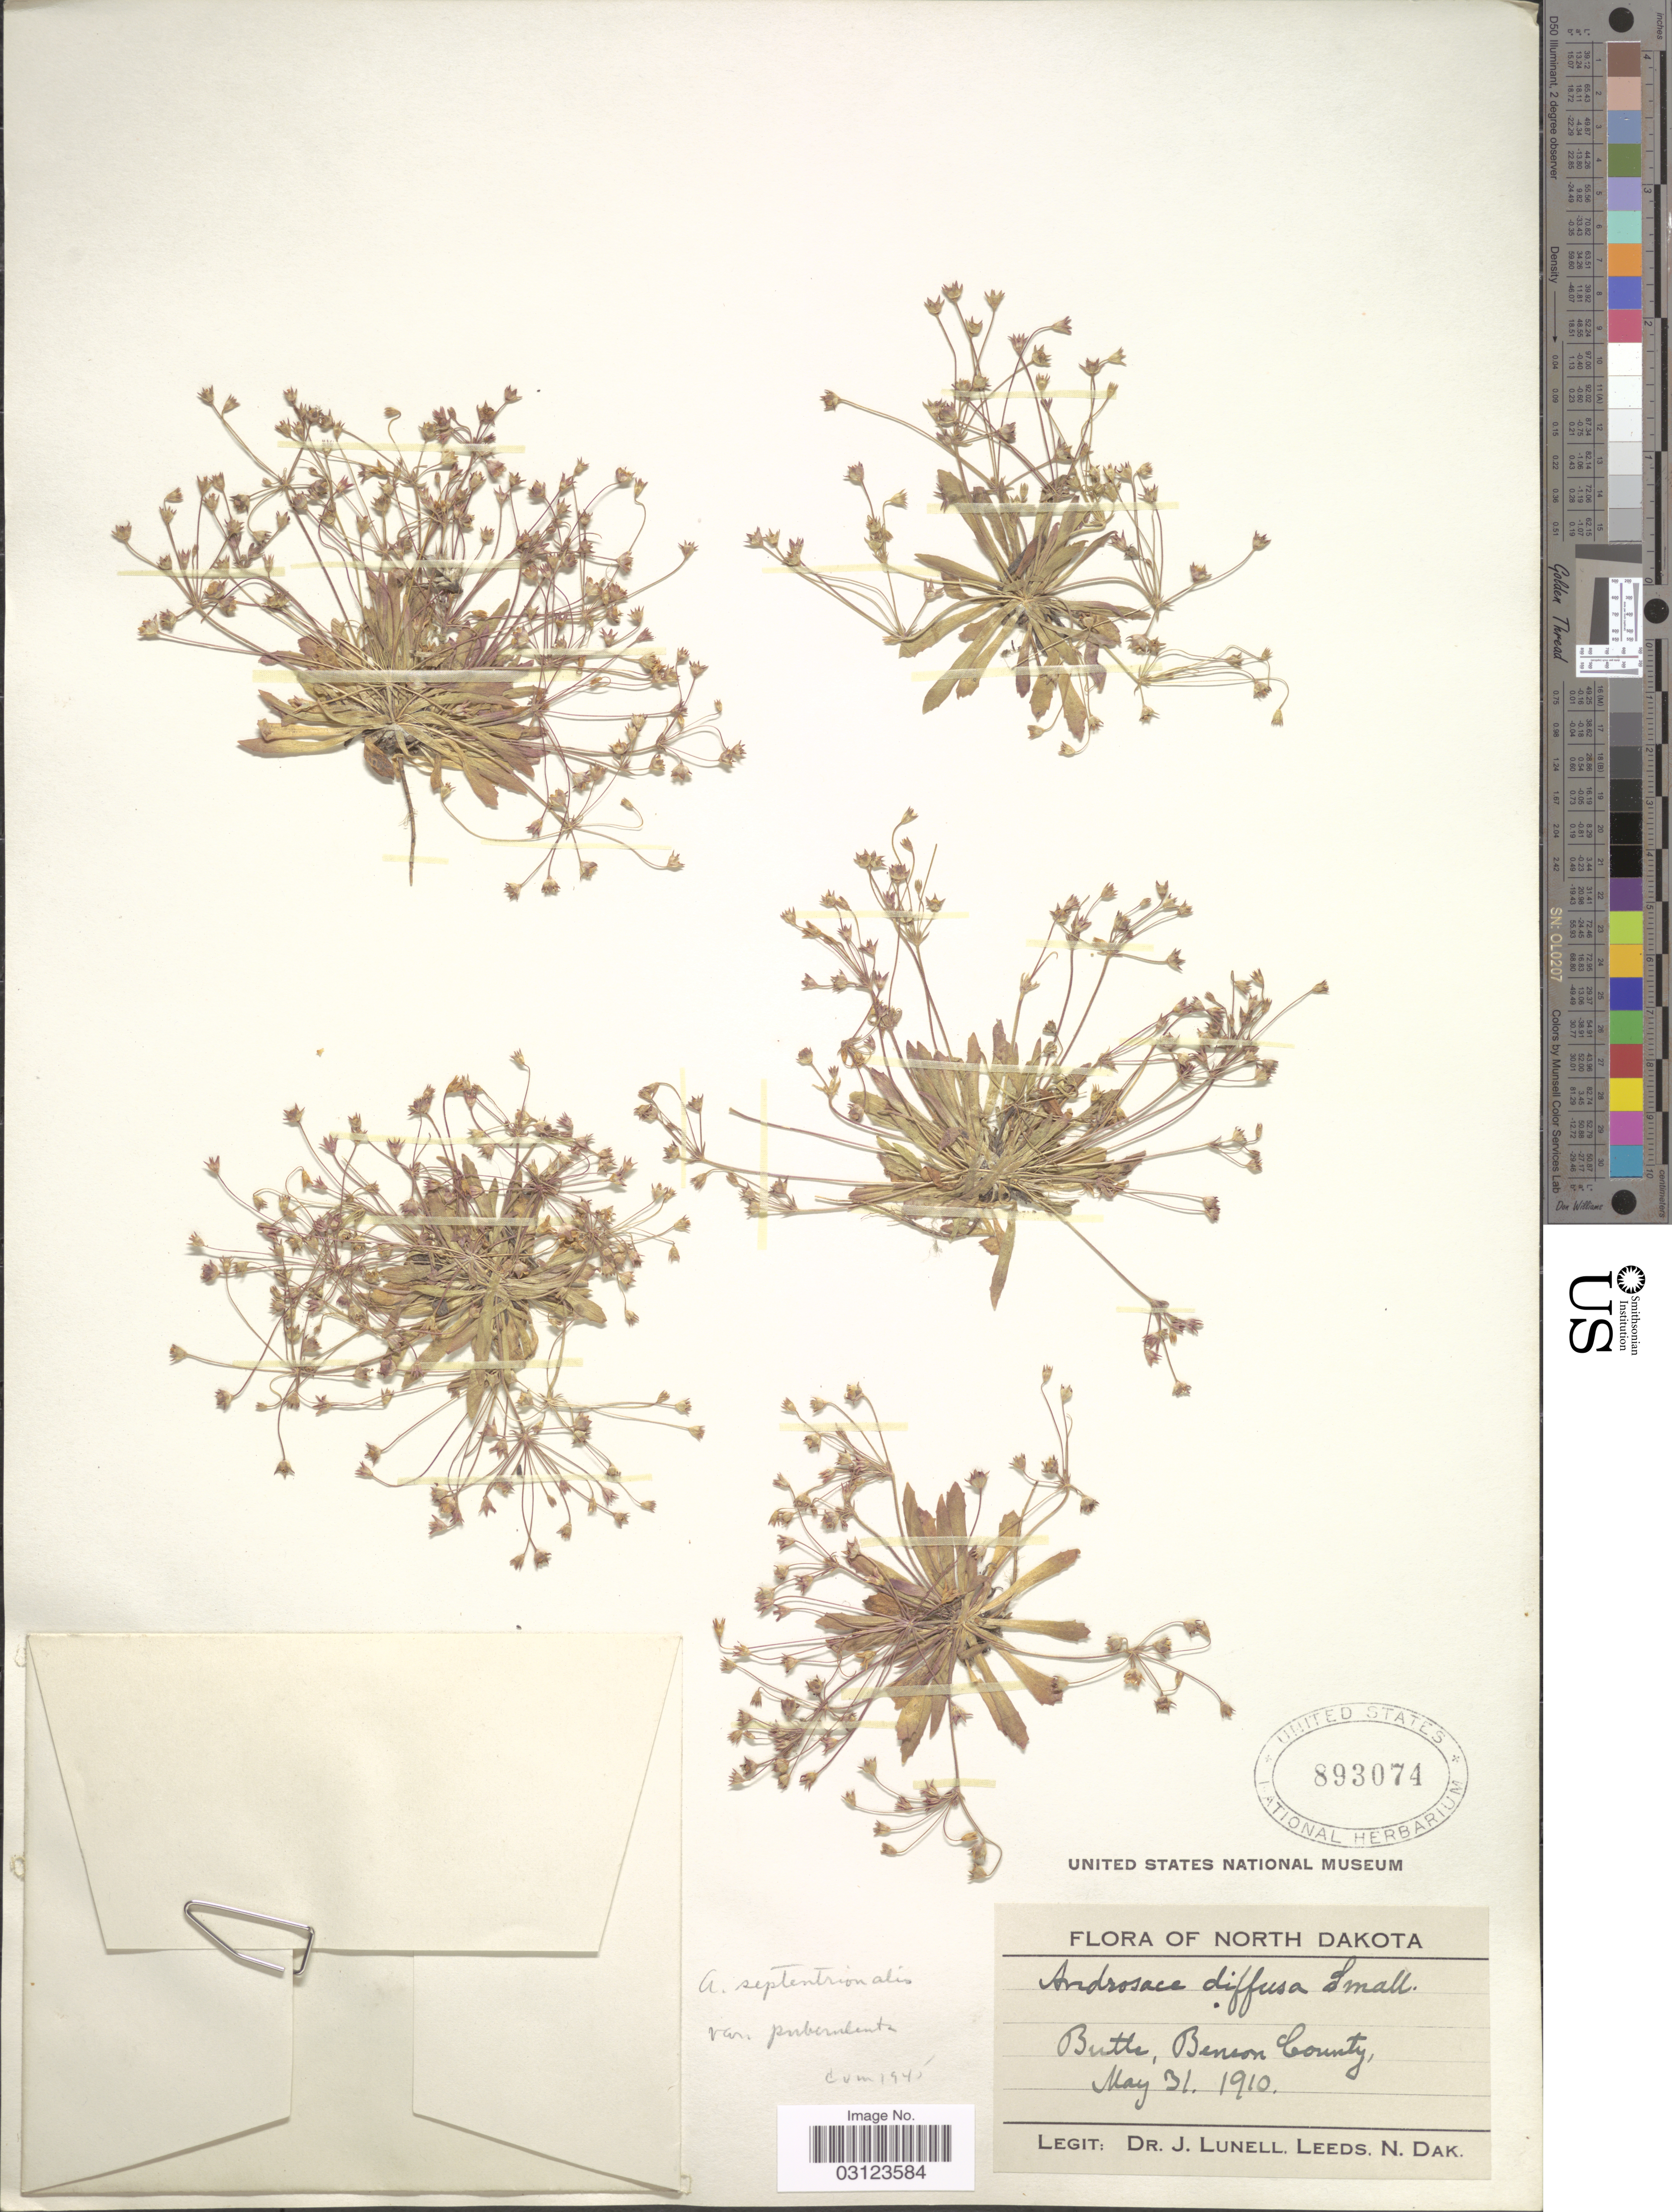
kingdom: Plantae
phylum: Tracheophyta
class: Magnoliopsida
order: Ericales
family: Primulaceae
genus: Androsace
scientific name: Androsace septentrionalis var. puberulenta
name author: (Rydb.) R. Knuth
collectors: J. Lunell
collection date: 1910-05-31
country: United States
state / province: North Dakota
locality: Butte, Benson County.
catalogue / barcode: US 893074